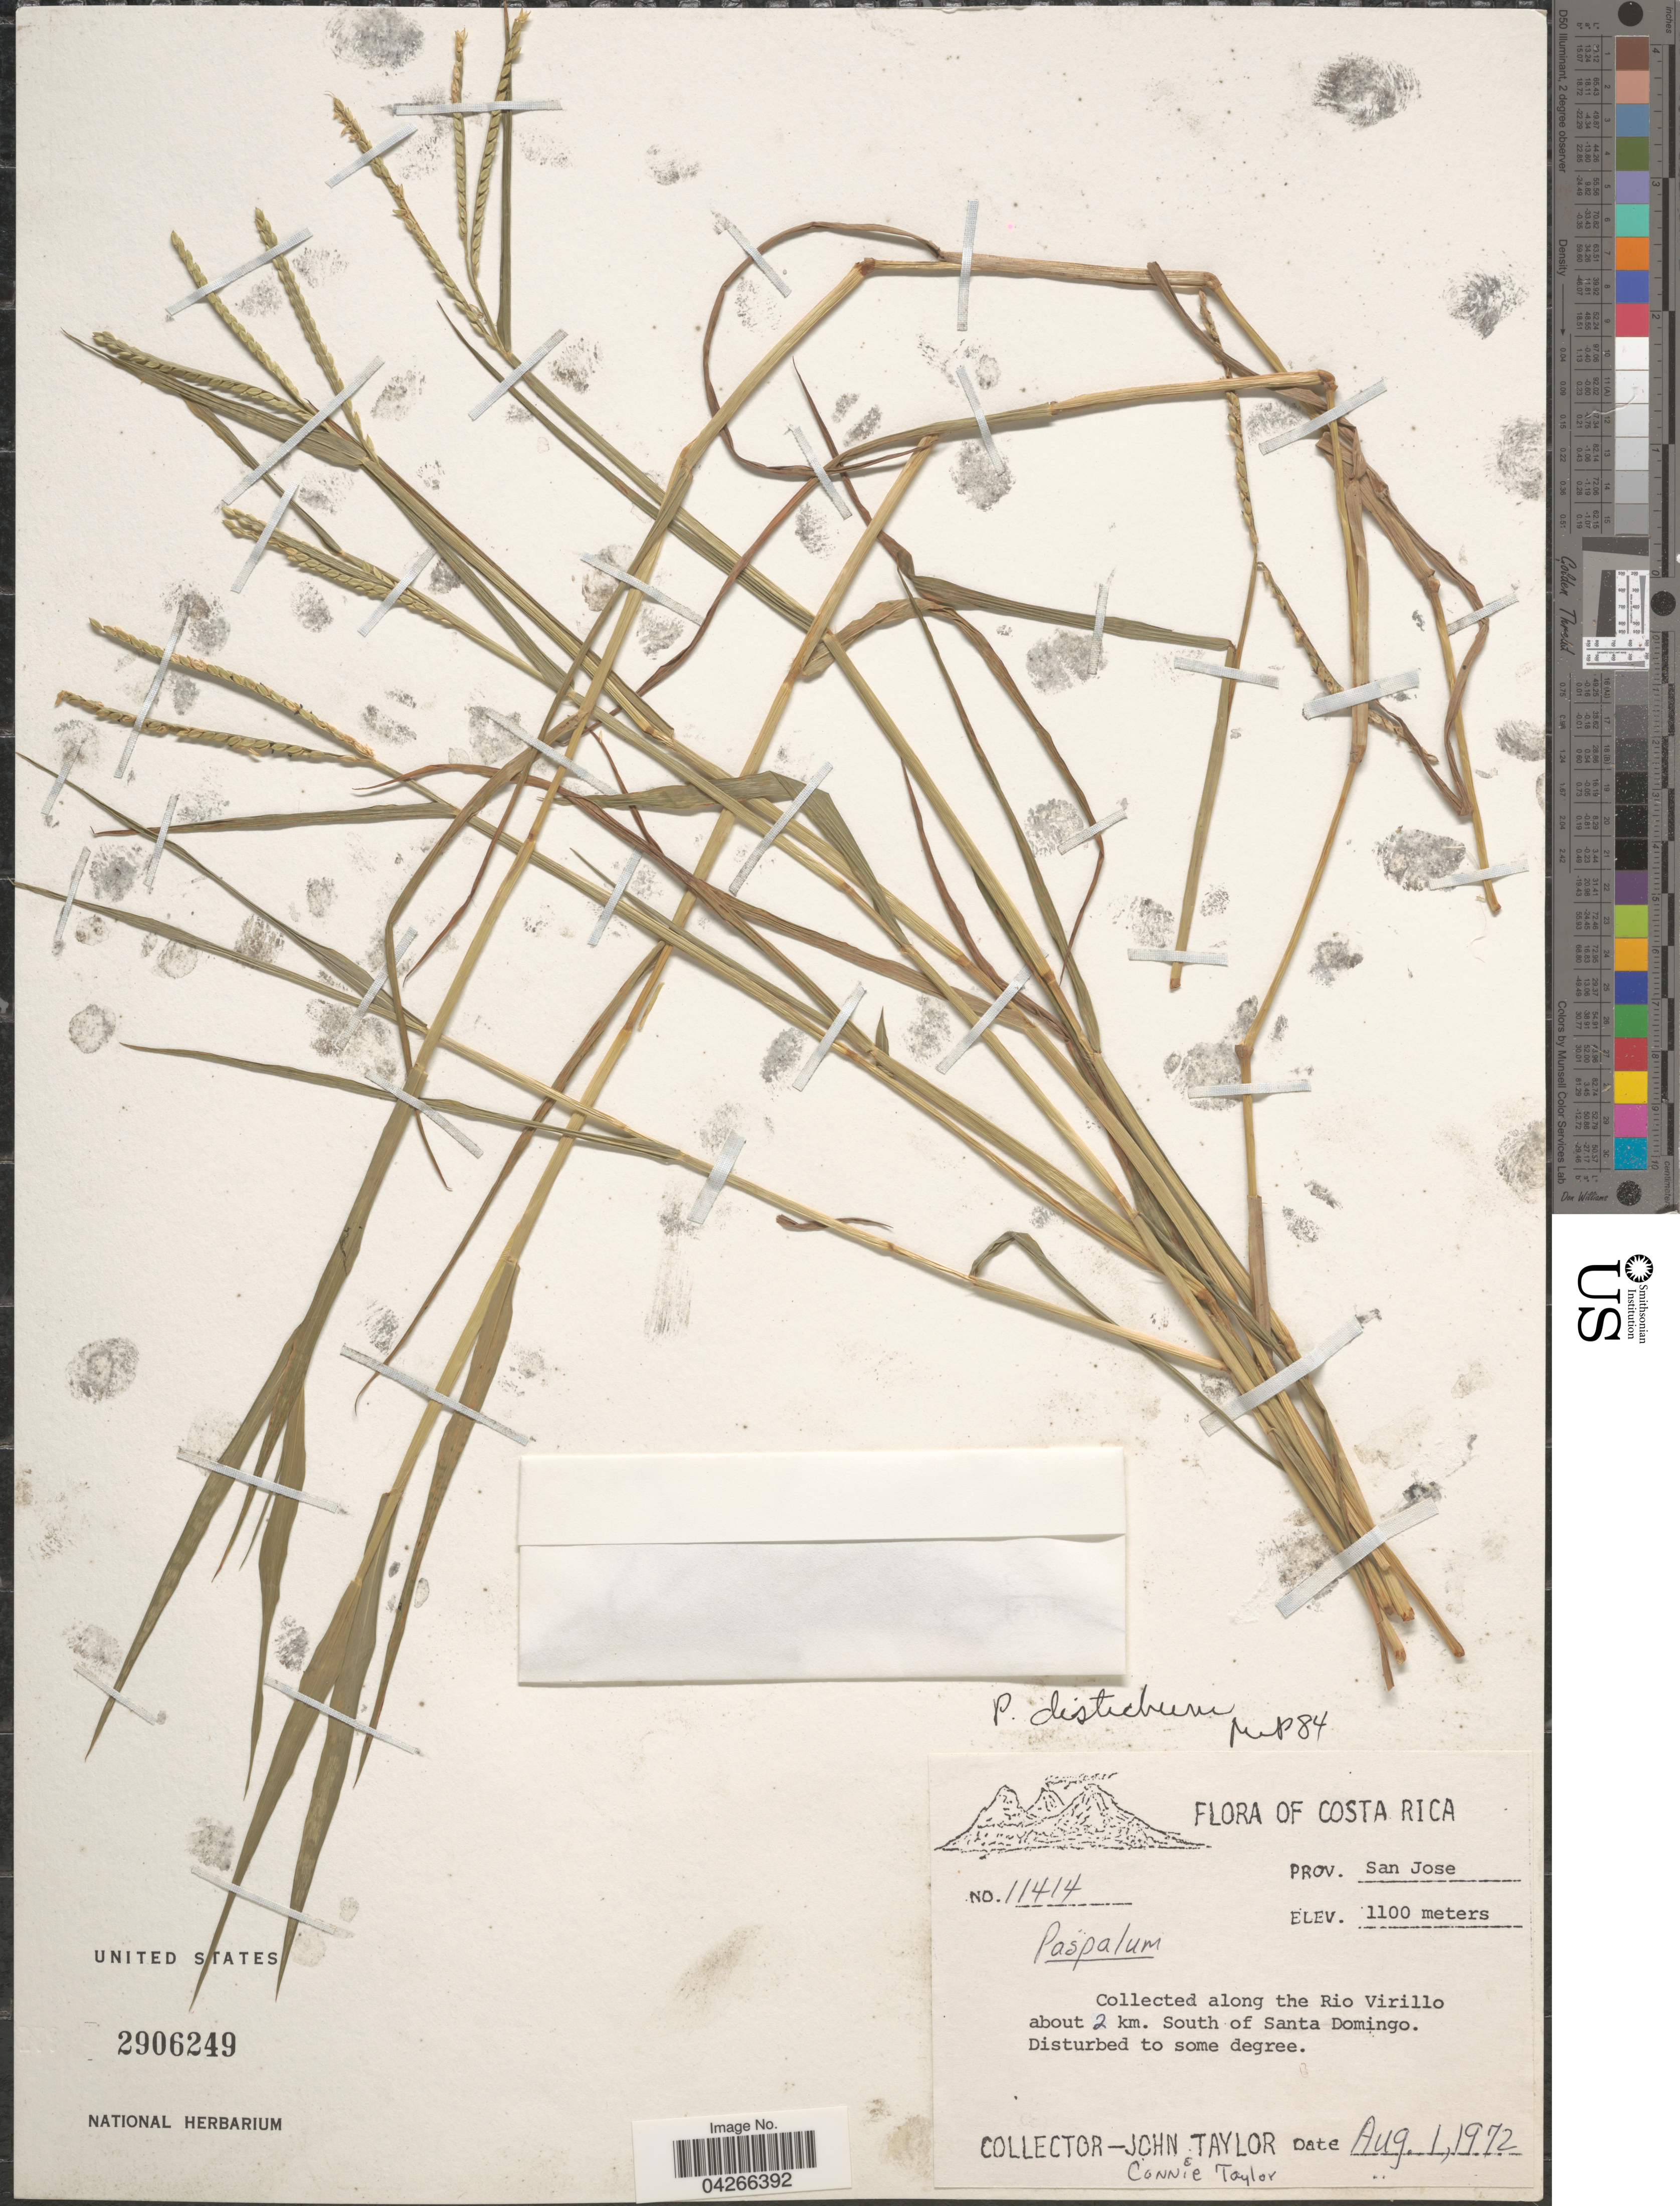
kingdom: Plantae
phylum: Tracheophyta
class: Liliopsida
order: Poales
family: Poaceae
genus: Paspalum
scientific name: Paspalum distichum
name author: L.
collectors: J. Taylor & C. Taylor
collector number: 11414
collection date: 1972-08-01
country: Costa Rica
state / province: San José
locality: Along the Rio Virillo about 2 km. South of Santa Domingo.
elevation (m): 1100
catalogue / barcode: US 2906249